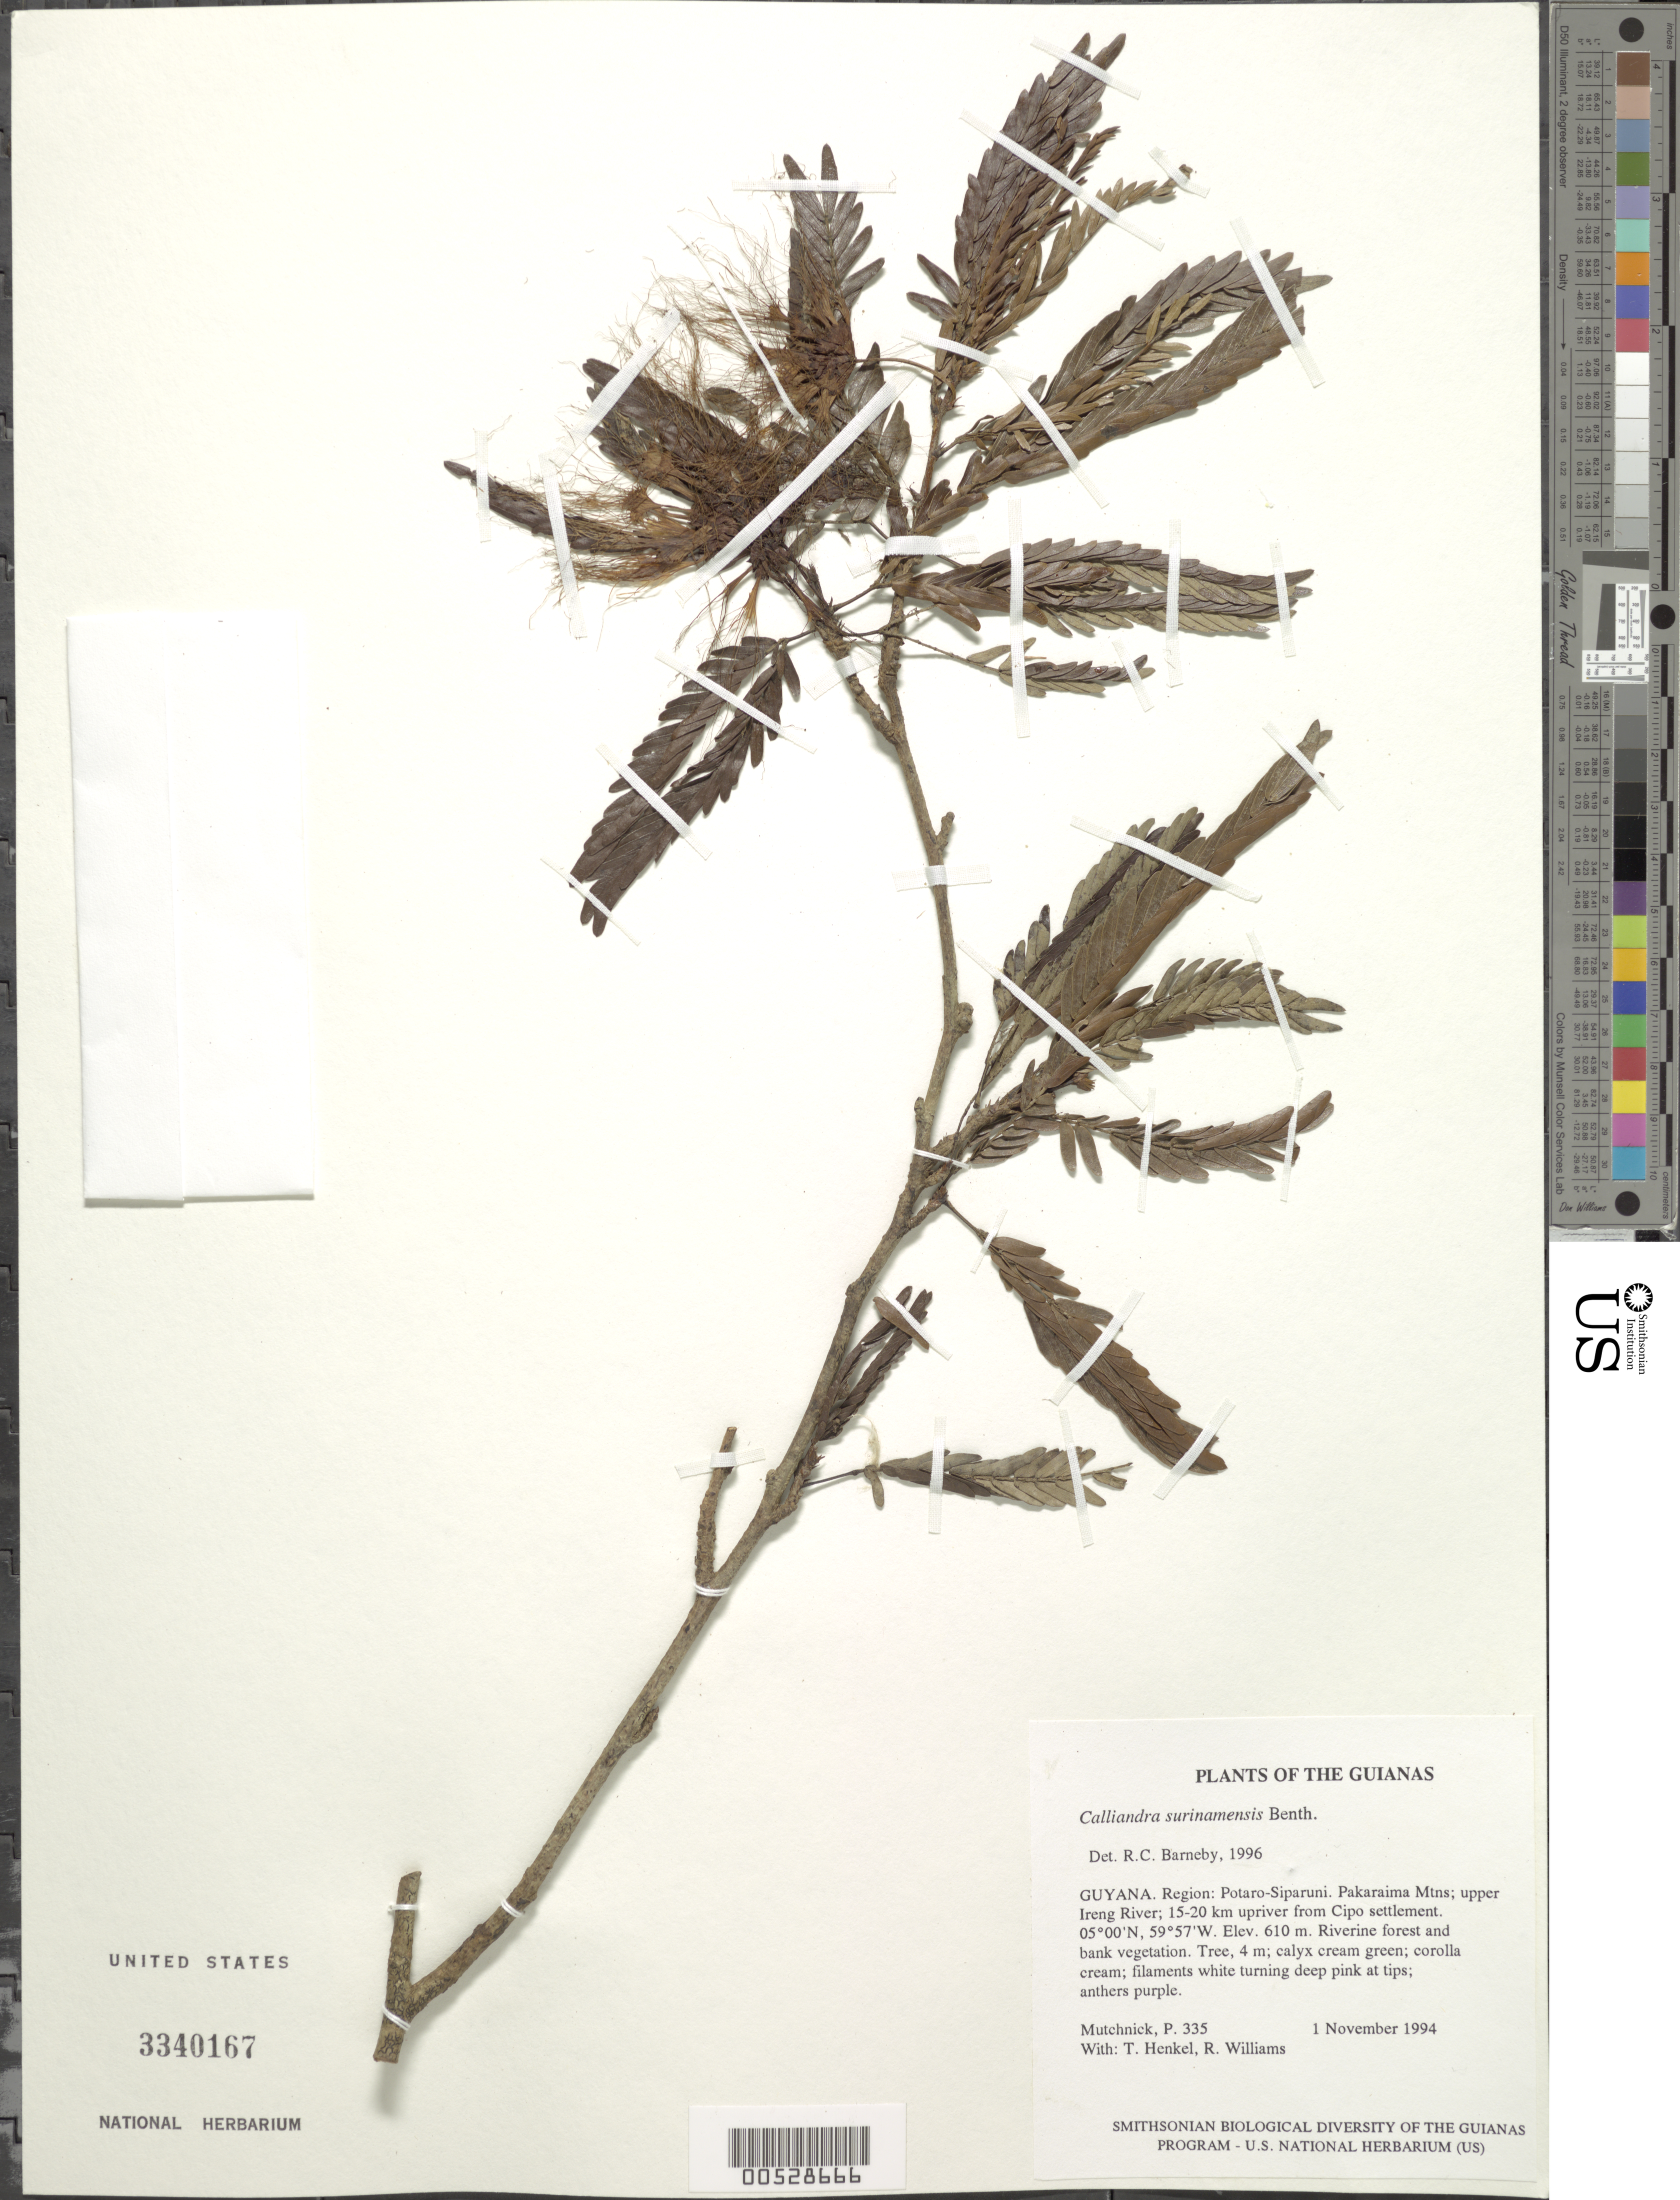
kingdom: Plantae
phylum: Tracheophyta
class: Magnoliopsida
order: Fabales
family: Fabaceae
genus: Calliandra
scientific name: Calliandra surinamensis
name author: Benth.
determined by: Barneby, Rupert C., (NY)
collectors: P. Mutchnick, T. Henkel & R. Williams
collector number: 335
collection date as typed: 1 November 1994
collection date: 1994-11-01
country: Guyana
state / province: Potaro-Siparuni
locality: Pakaraima Mtns; upper Ireng River; 15-20 km upriver from Cipo settlement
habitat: Riverine forest and bank vegetation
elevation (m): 610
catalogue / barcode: US 3340167